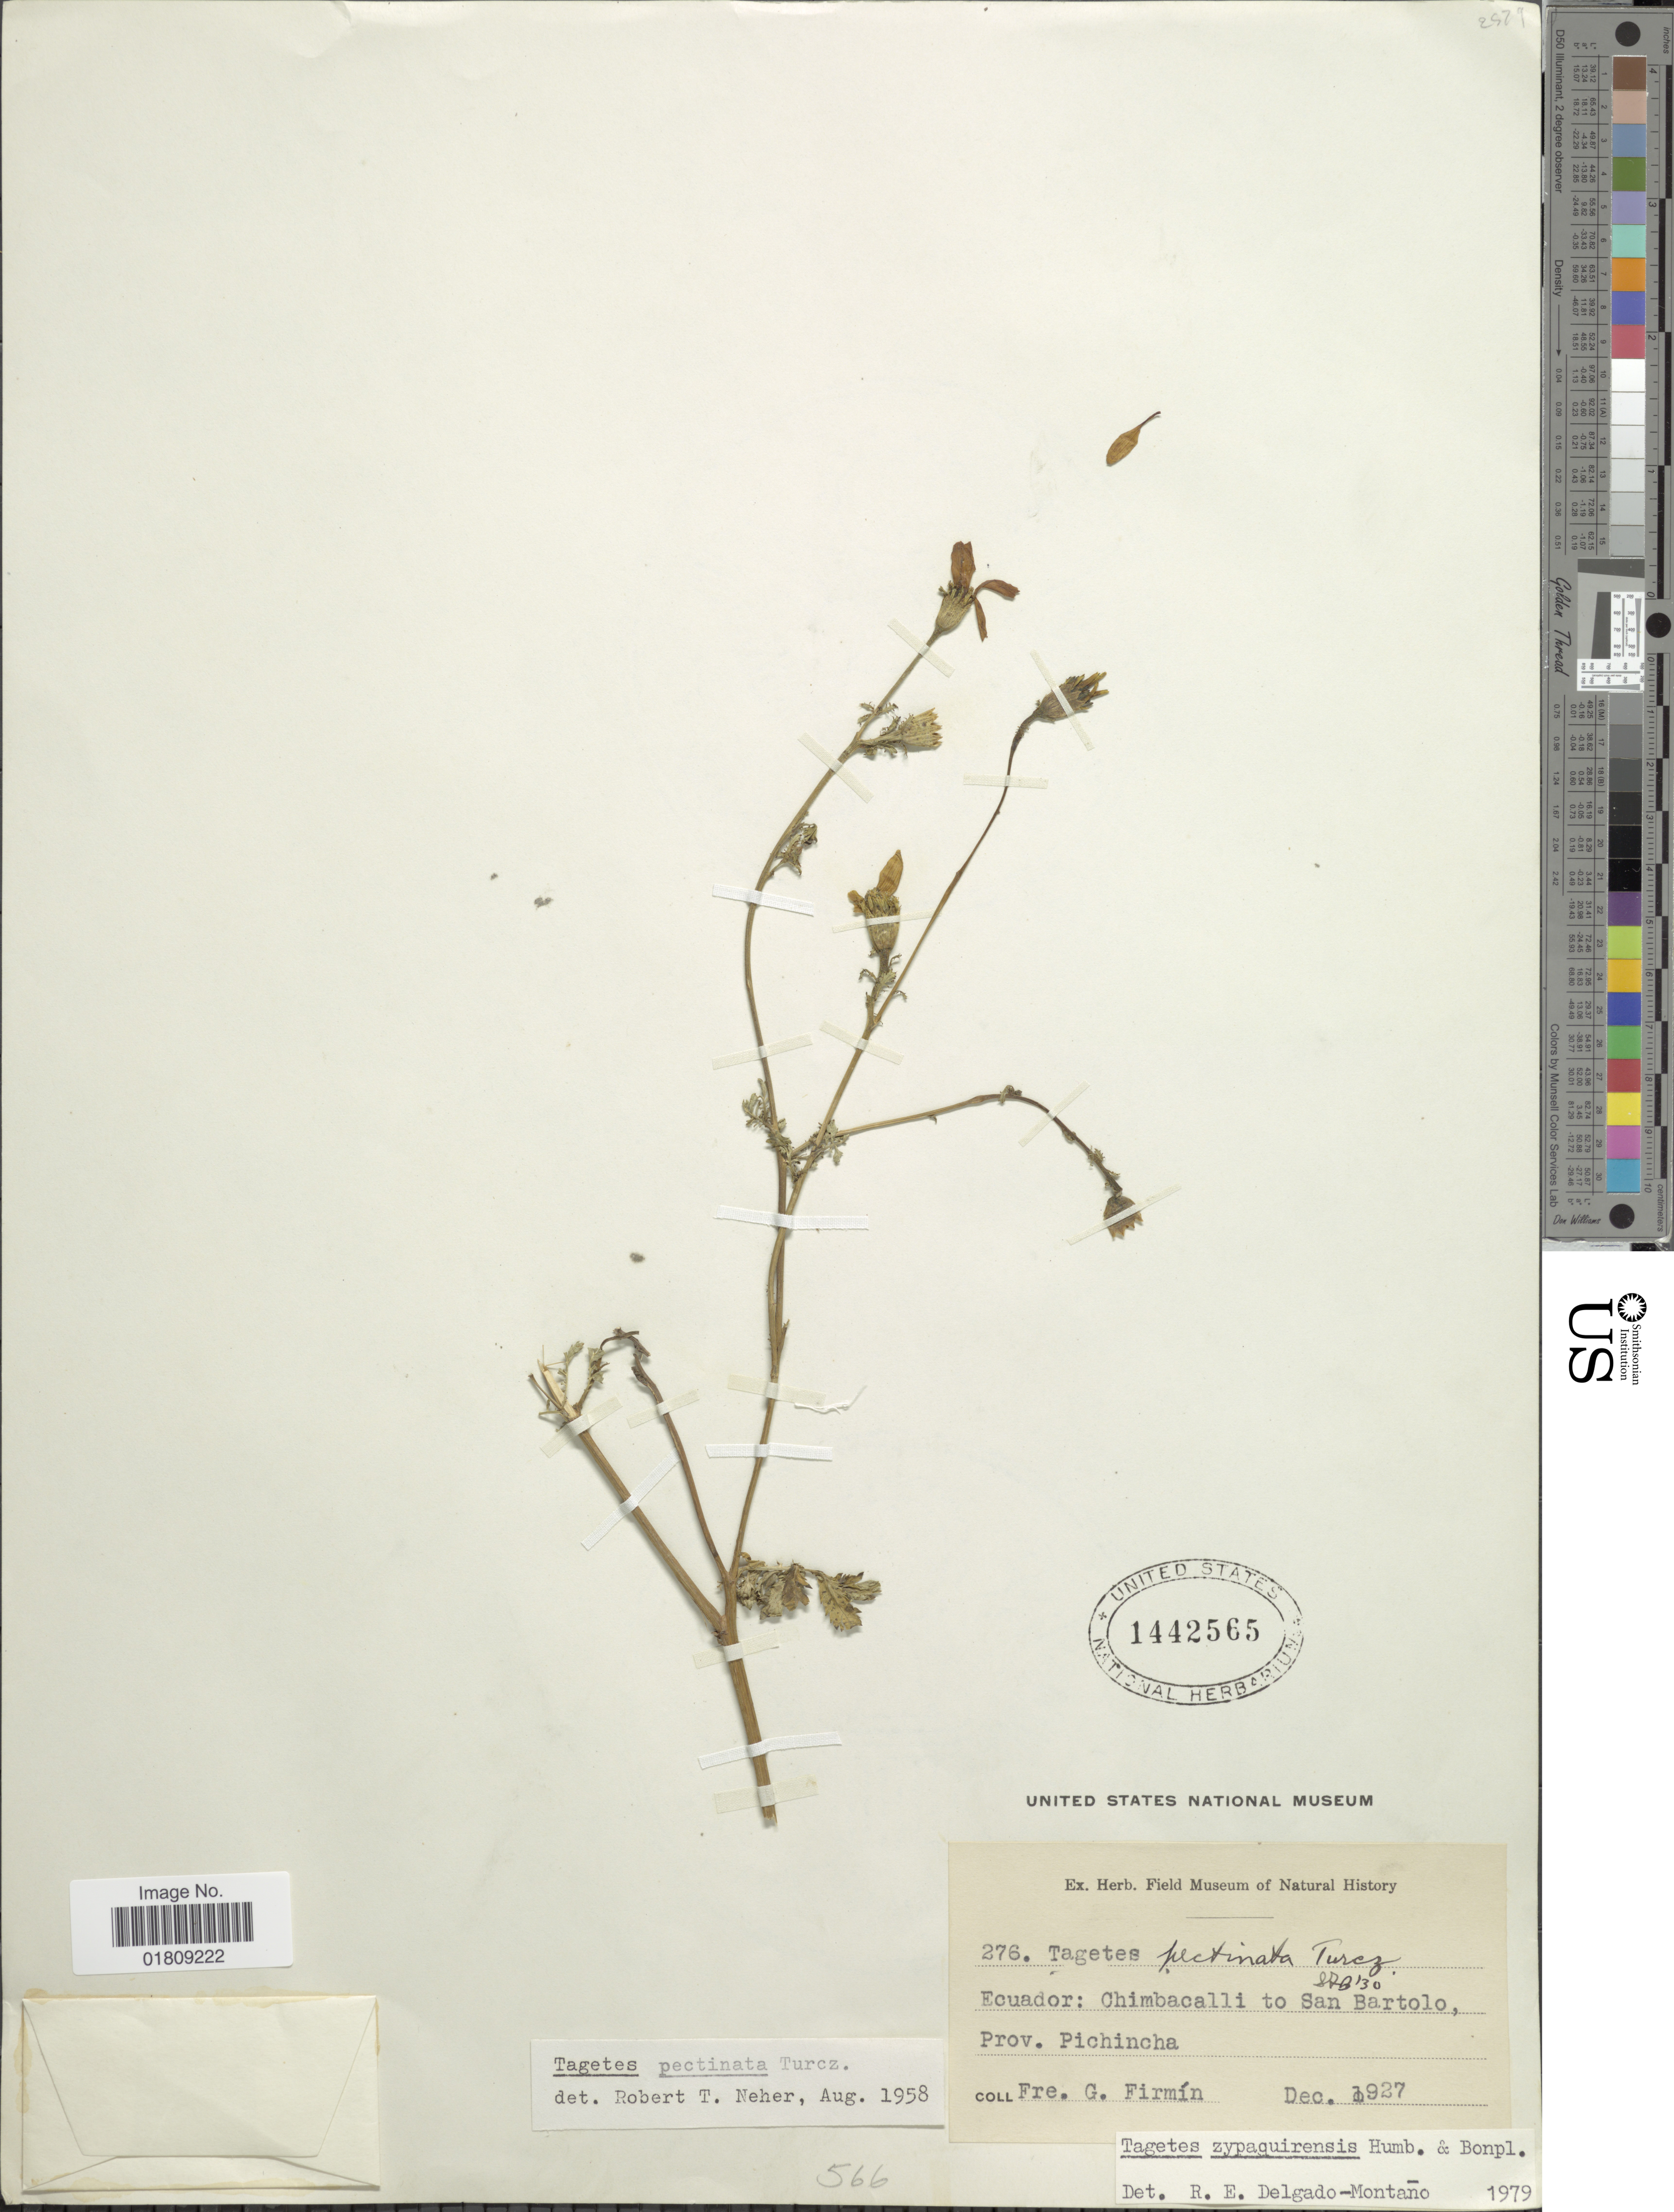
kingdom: Plantae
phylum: Tracheophyta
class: Magnoliopsida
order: Asterales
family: Asteraceae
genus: Tagetes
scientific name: Tagetes zypaquirensis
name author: Humb. & Bonpl.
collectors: F. Firmin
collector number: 276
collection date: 1927-12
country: Ecuador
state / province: Pichincha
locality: Chimbacalli to San Bartolo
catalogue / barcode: US 1442565